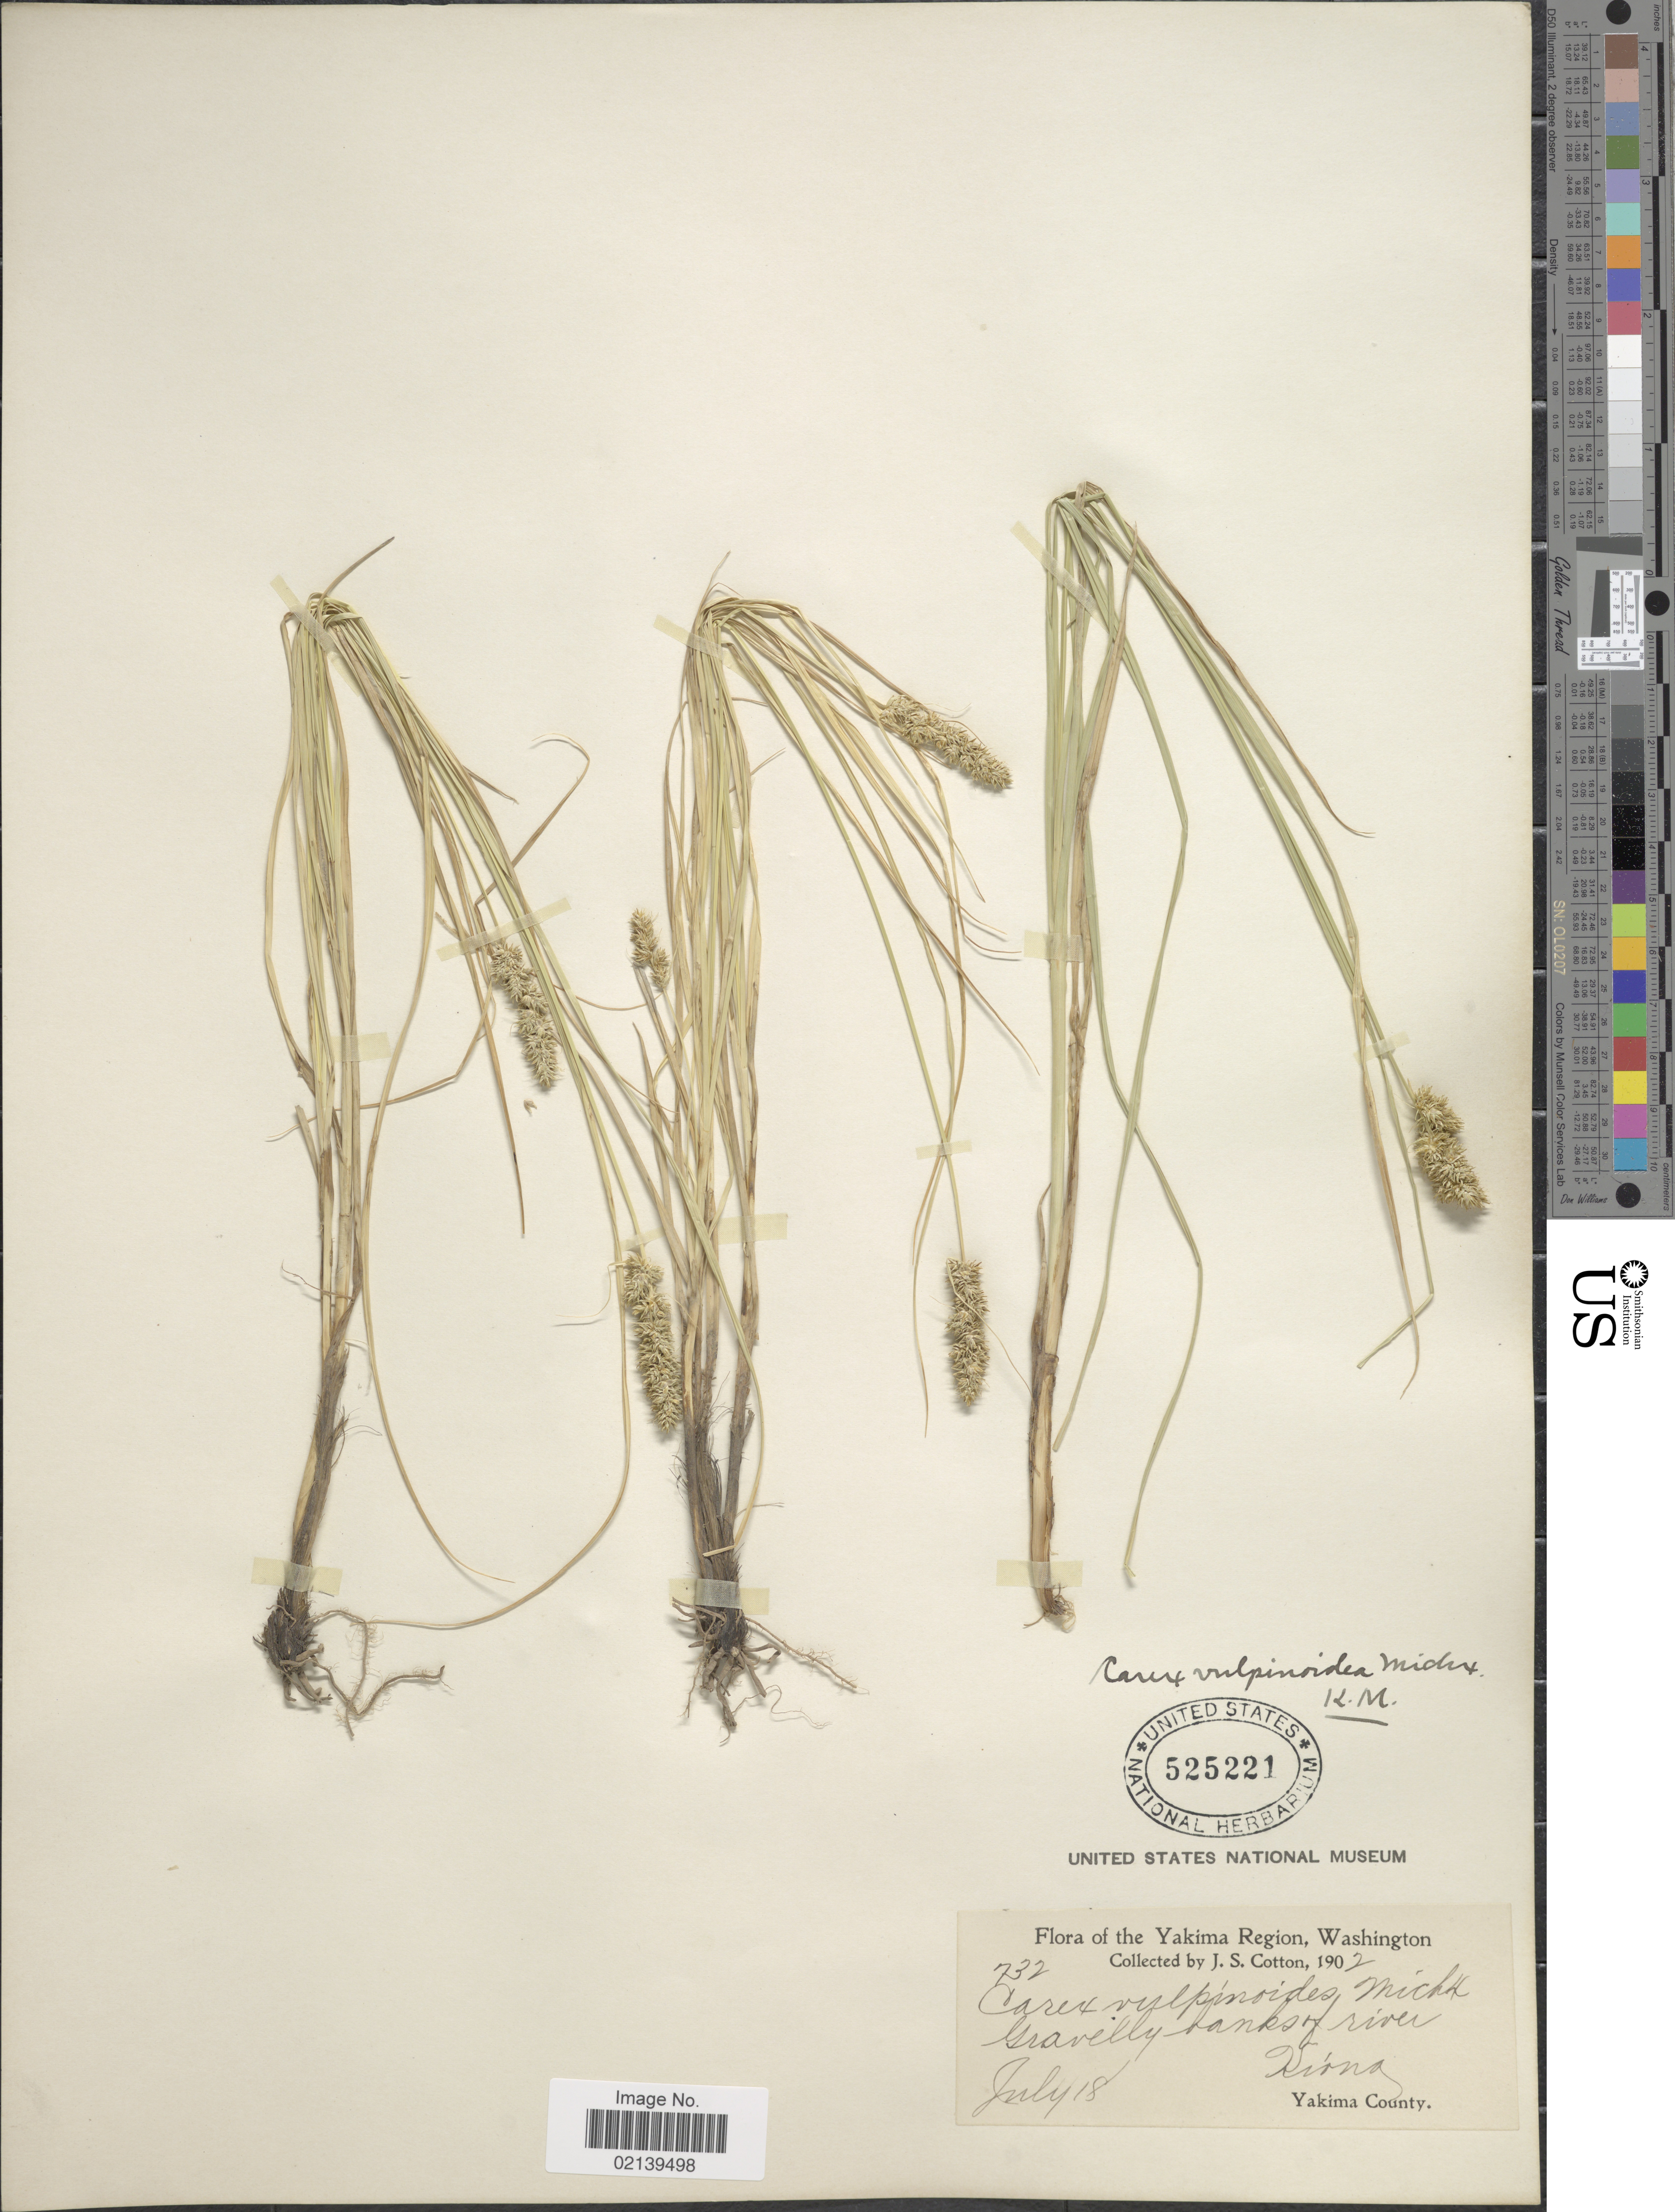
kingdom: Plantae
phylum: Tracheophyta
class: Liliopsida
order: Poales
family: Cyperaceae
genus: Carex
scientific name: Carex vulpinoidea Michx.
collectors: J. S. Cotton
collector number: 732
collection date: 1902-07-18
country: United States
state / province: Washington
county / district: Yakima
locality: The Yakima Region, Washington, Gravelly banks of river, Kiona, Yakima County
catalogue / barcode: US 525221